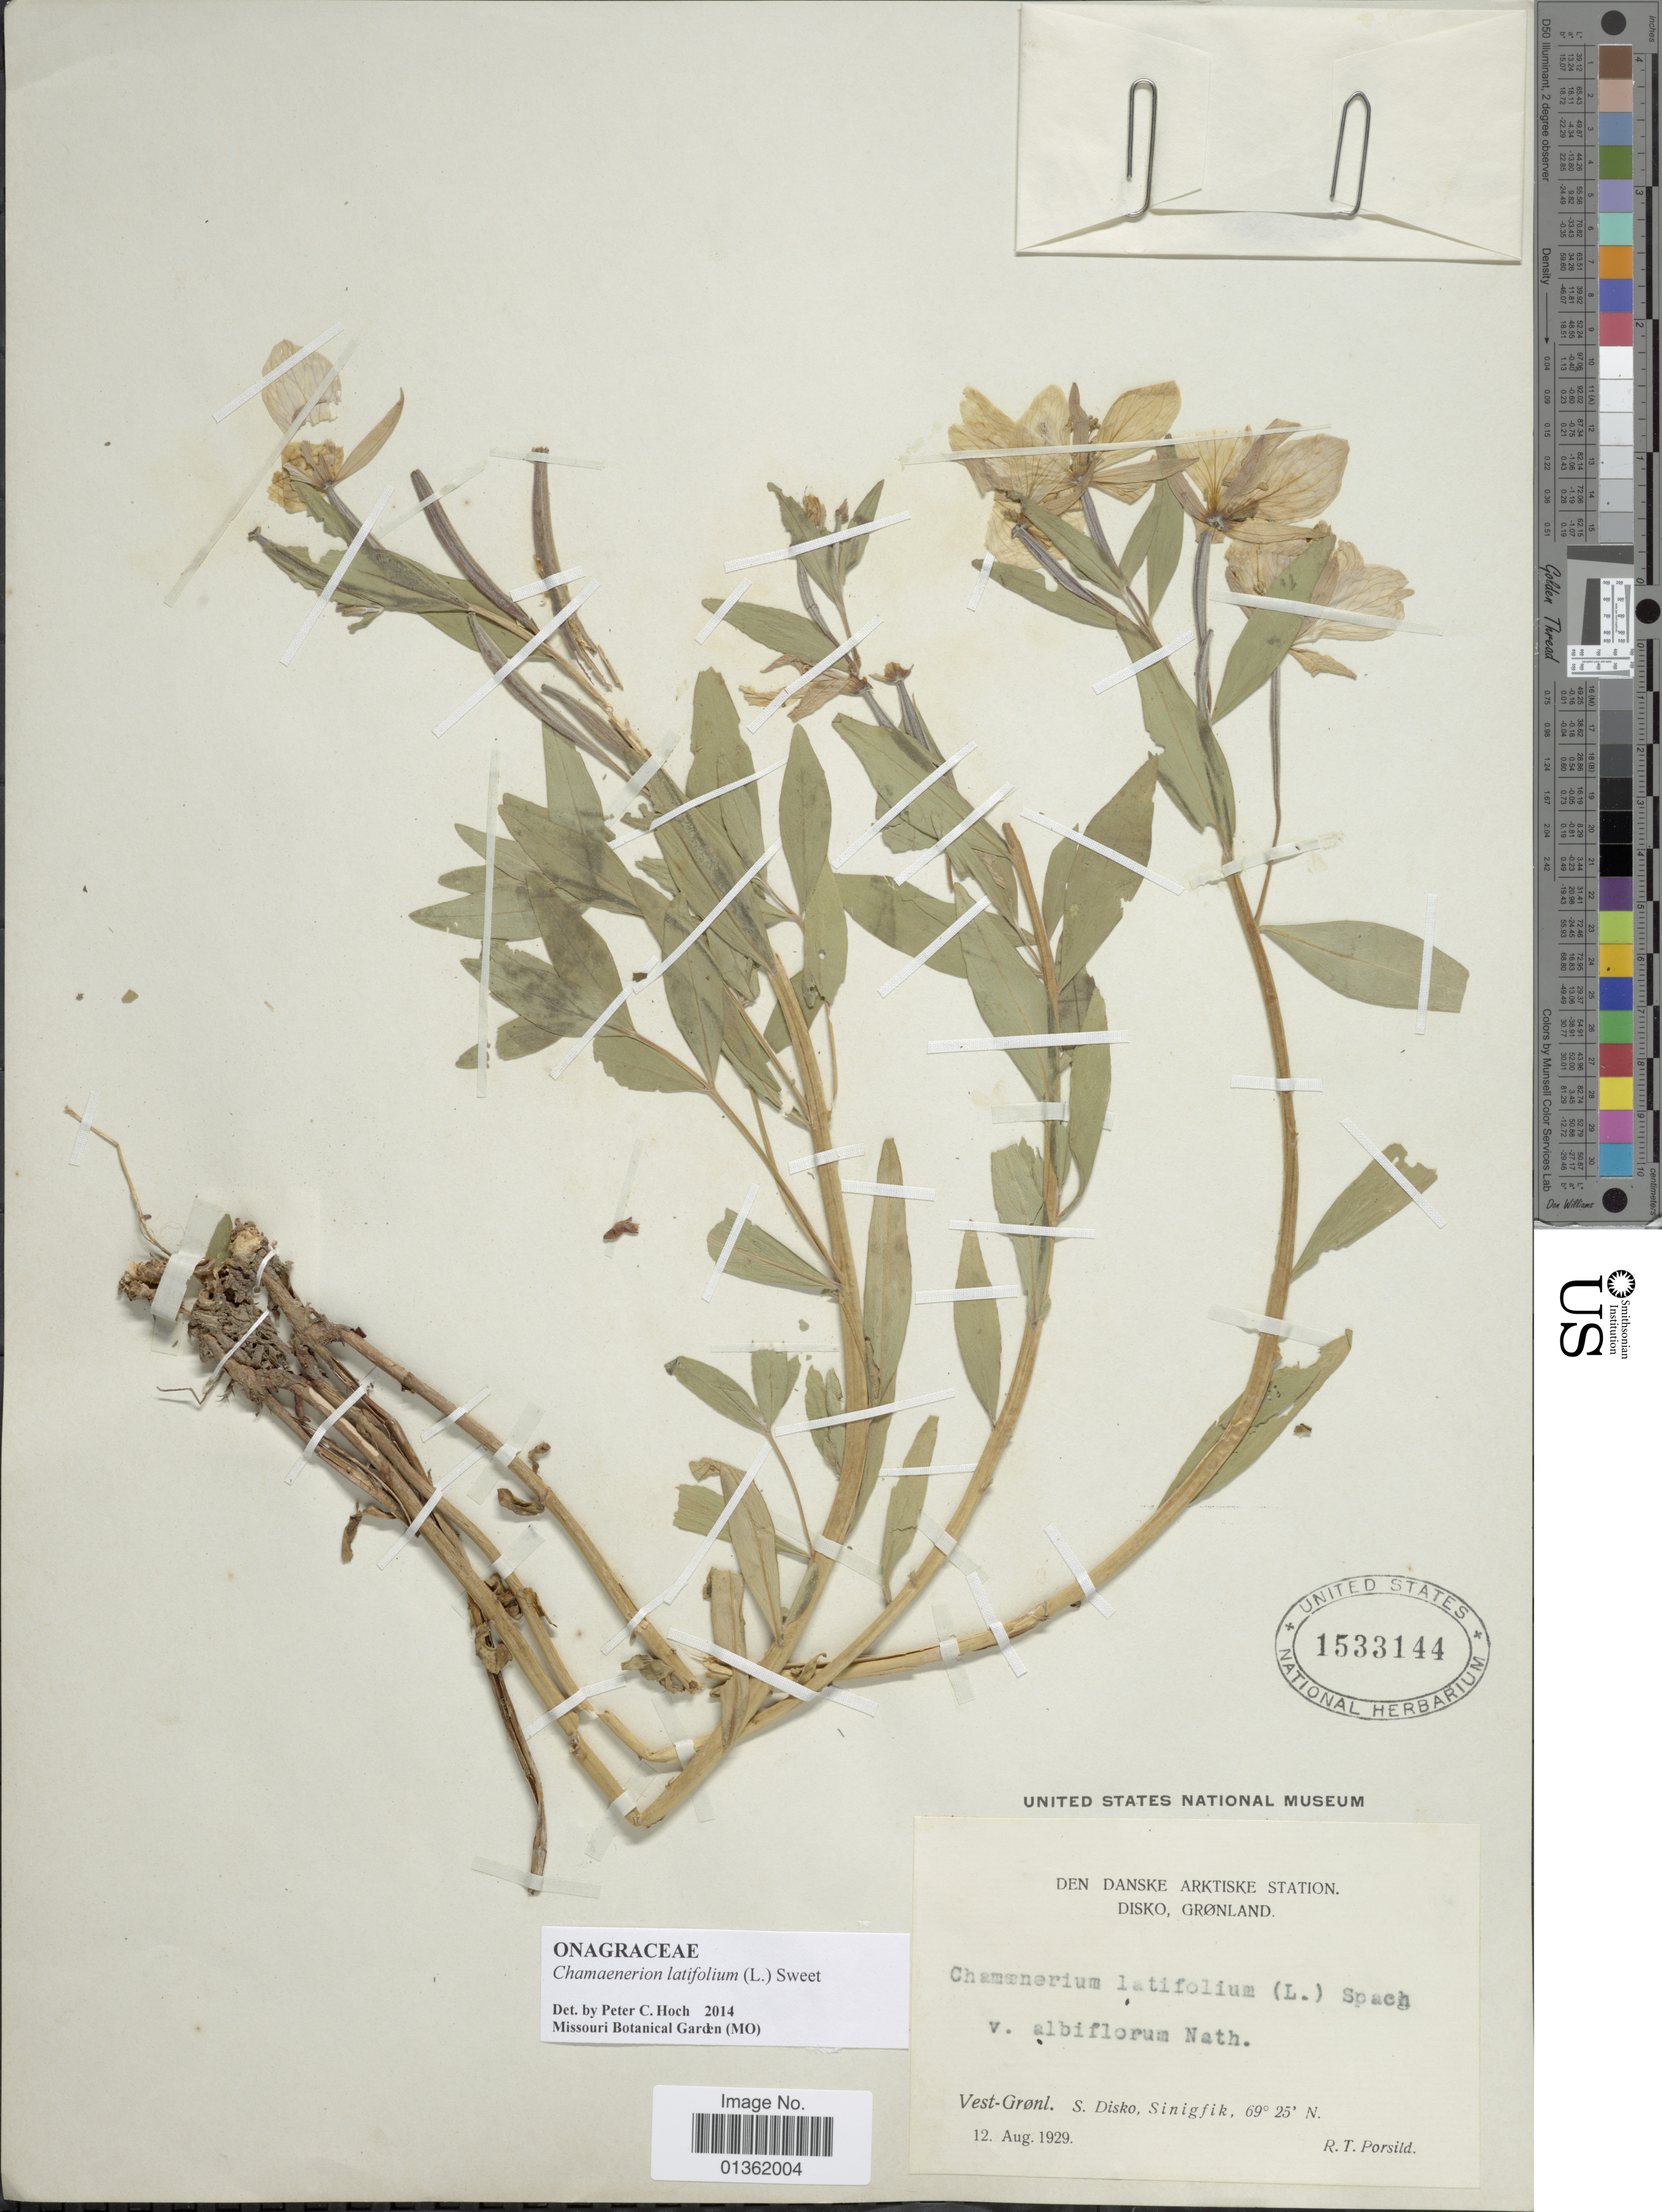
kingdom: Plantae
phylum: Tracheophyta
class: Magnoliopsida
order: Myrtales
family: Onagraceae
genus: Chamaenerion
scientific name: Chamaenerion latifolium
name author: (L.) Th. Fr. & Lange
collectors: R. T. Porsild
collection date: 1929-08-12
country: Greenland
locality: Den Danske Arktiske Station. Disko. Vest-Grønl. S, Disko, Sinigfik.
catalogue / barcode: US 1533144